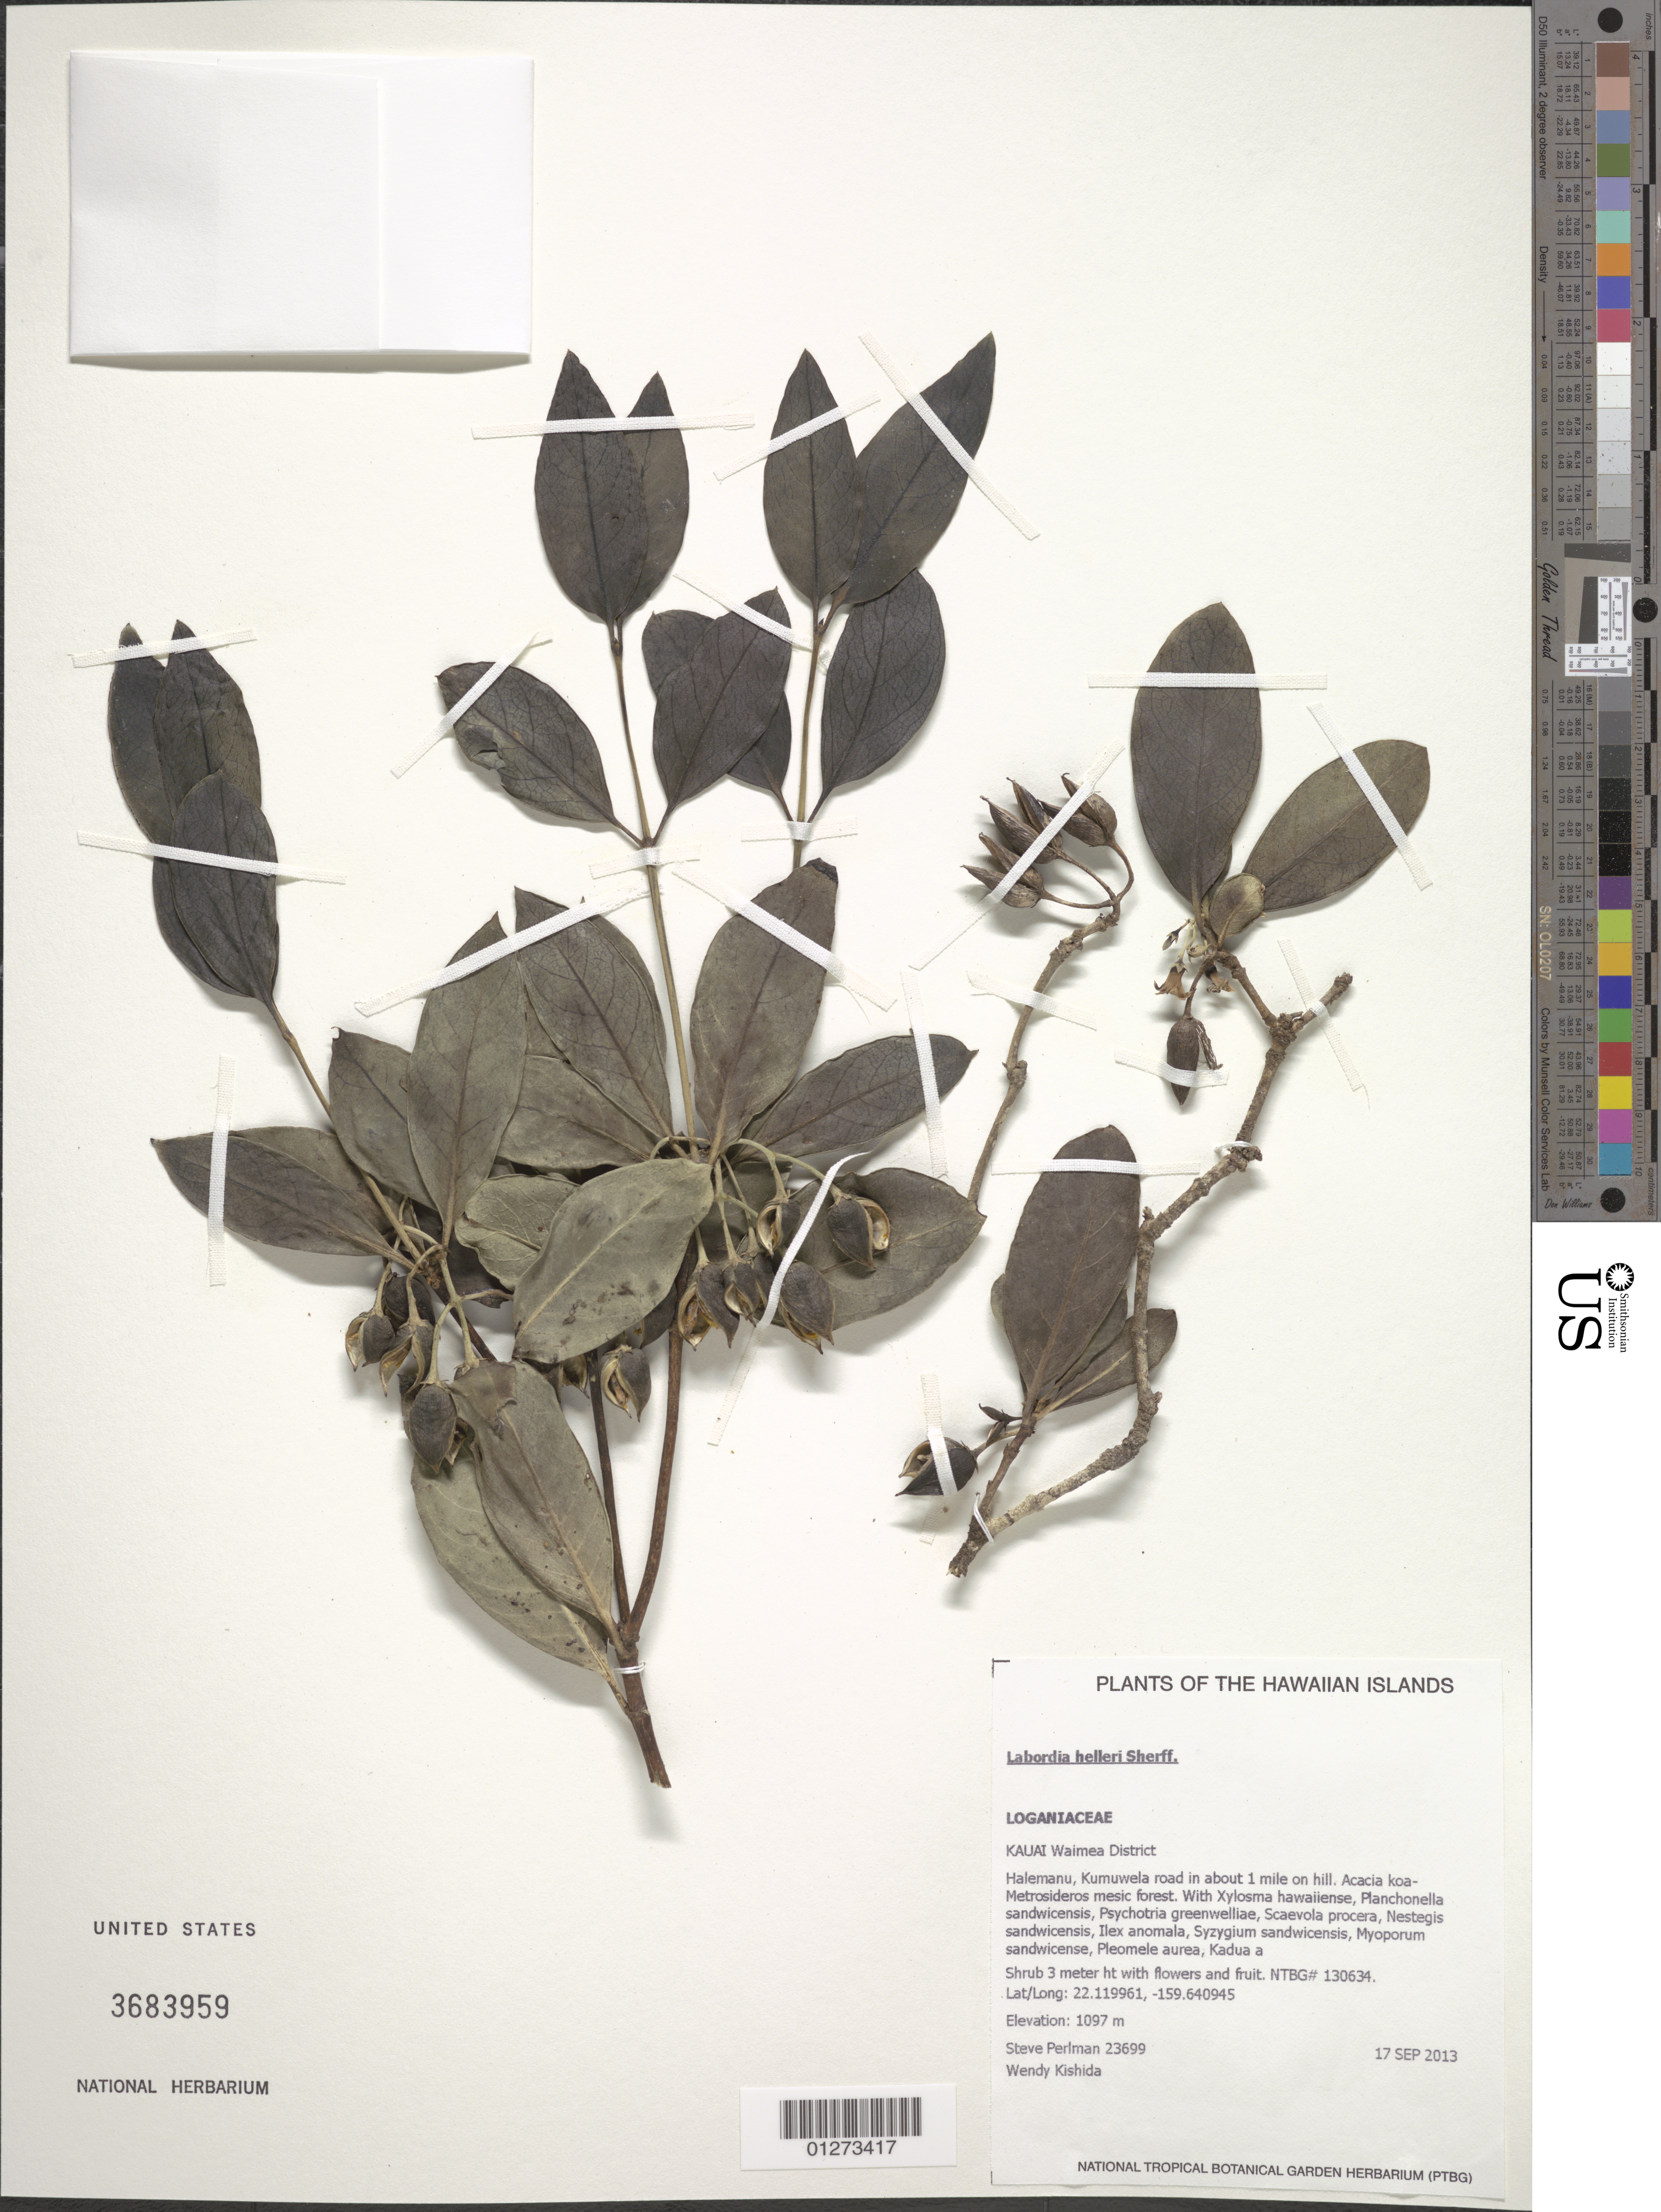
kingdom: Plantae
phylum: Tracheophyta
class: Magnoliopsida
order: Gentianales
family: Loganiaceae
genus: Geniostoma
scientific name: Geniostoma helleri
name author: (Sherff) Byng & Christenh.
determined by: Wagner, W. L., (BOT), Smithsonian Institution - National Museum of Natural History (UNITED STATES)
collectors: S. P. Perlman & W. Kishida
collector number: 23699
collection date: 2013-09-17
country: United States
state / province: Hawaii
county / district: Kauai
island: Kaua'i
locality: Waimea District, Haemanu, Kumuwela road in about 1 mile on hill.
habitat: Mesic forest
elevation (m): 1097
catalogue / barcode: US 3683959